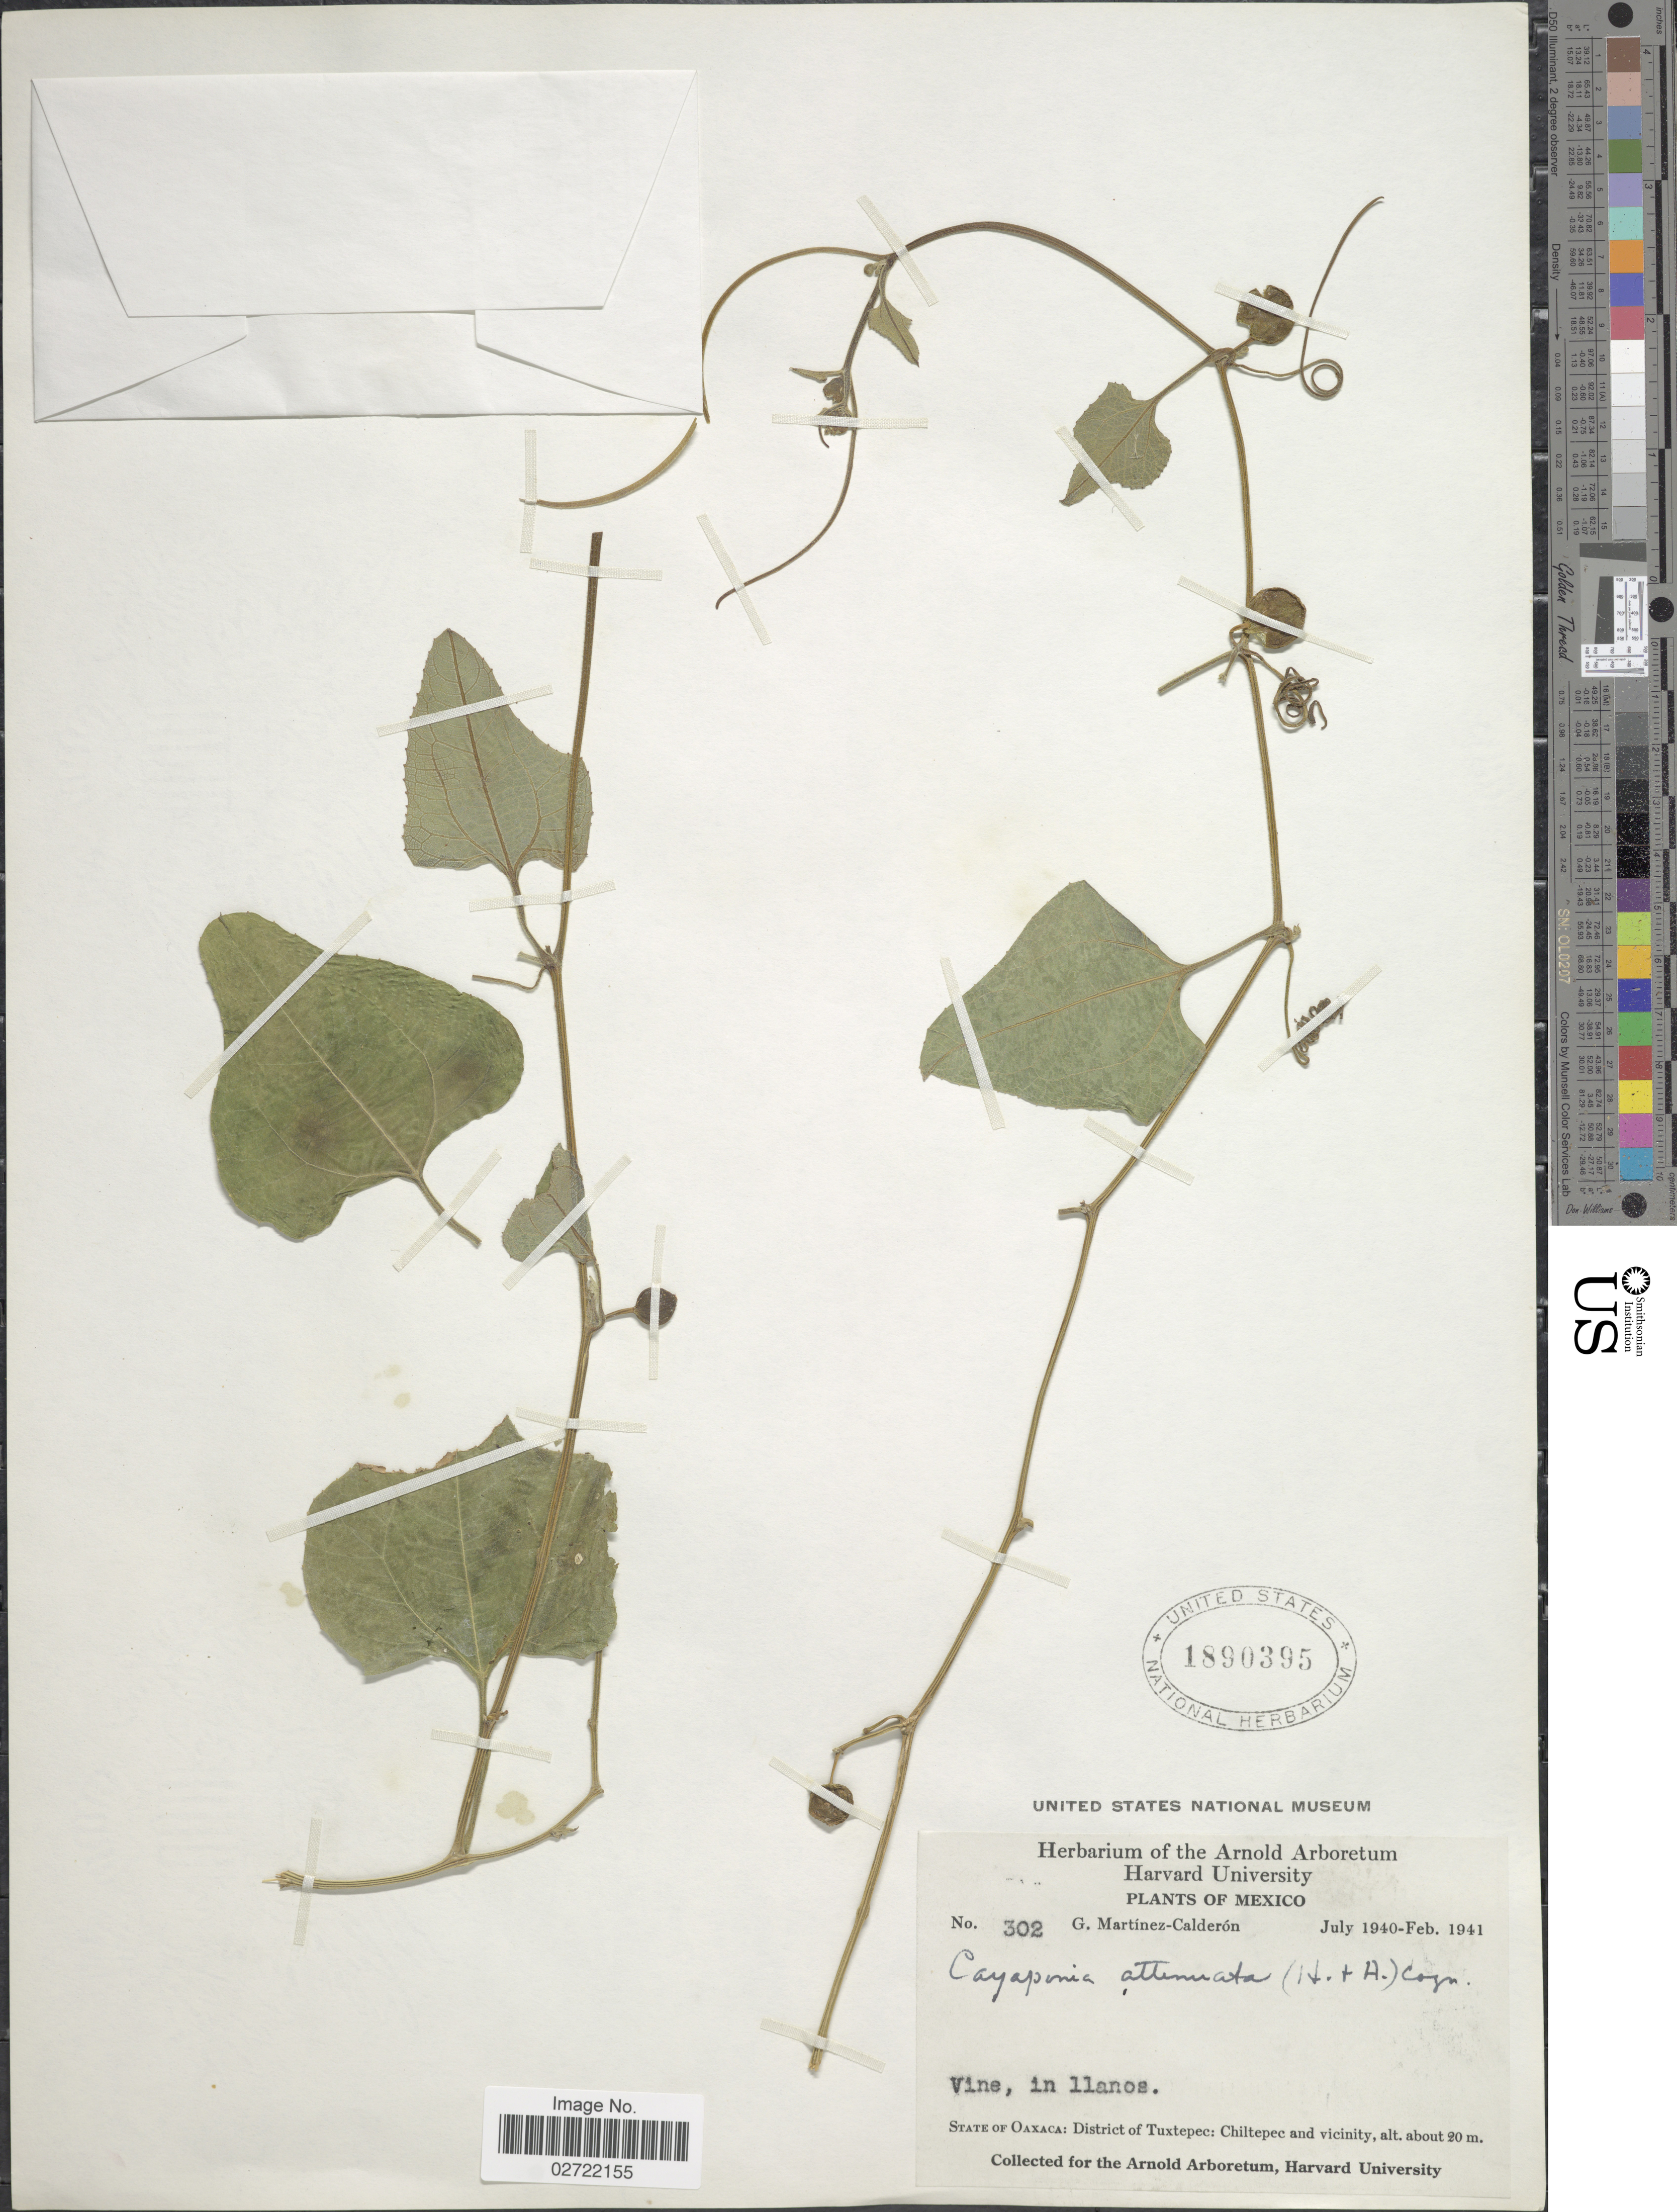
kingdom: Plantae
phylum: Tracheophyta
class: Magnoliopsida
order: Cucurbitales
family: Cucurbitaceae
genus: Cayaponia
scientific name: Cayaponia attenuata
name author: (Hook. & Arn.) Cogn.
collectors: G. Martínez Calderón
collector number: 302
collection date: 1940-07/1941-02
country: Mexico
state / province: Oaxaca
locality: District of Tuxtepec: Chiltepec and vicinity.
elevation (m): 20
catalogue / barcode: US 1890395